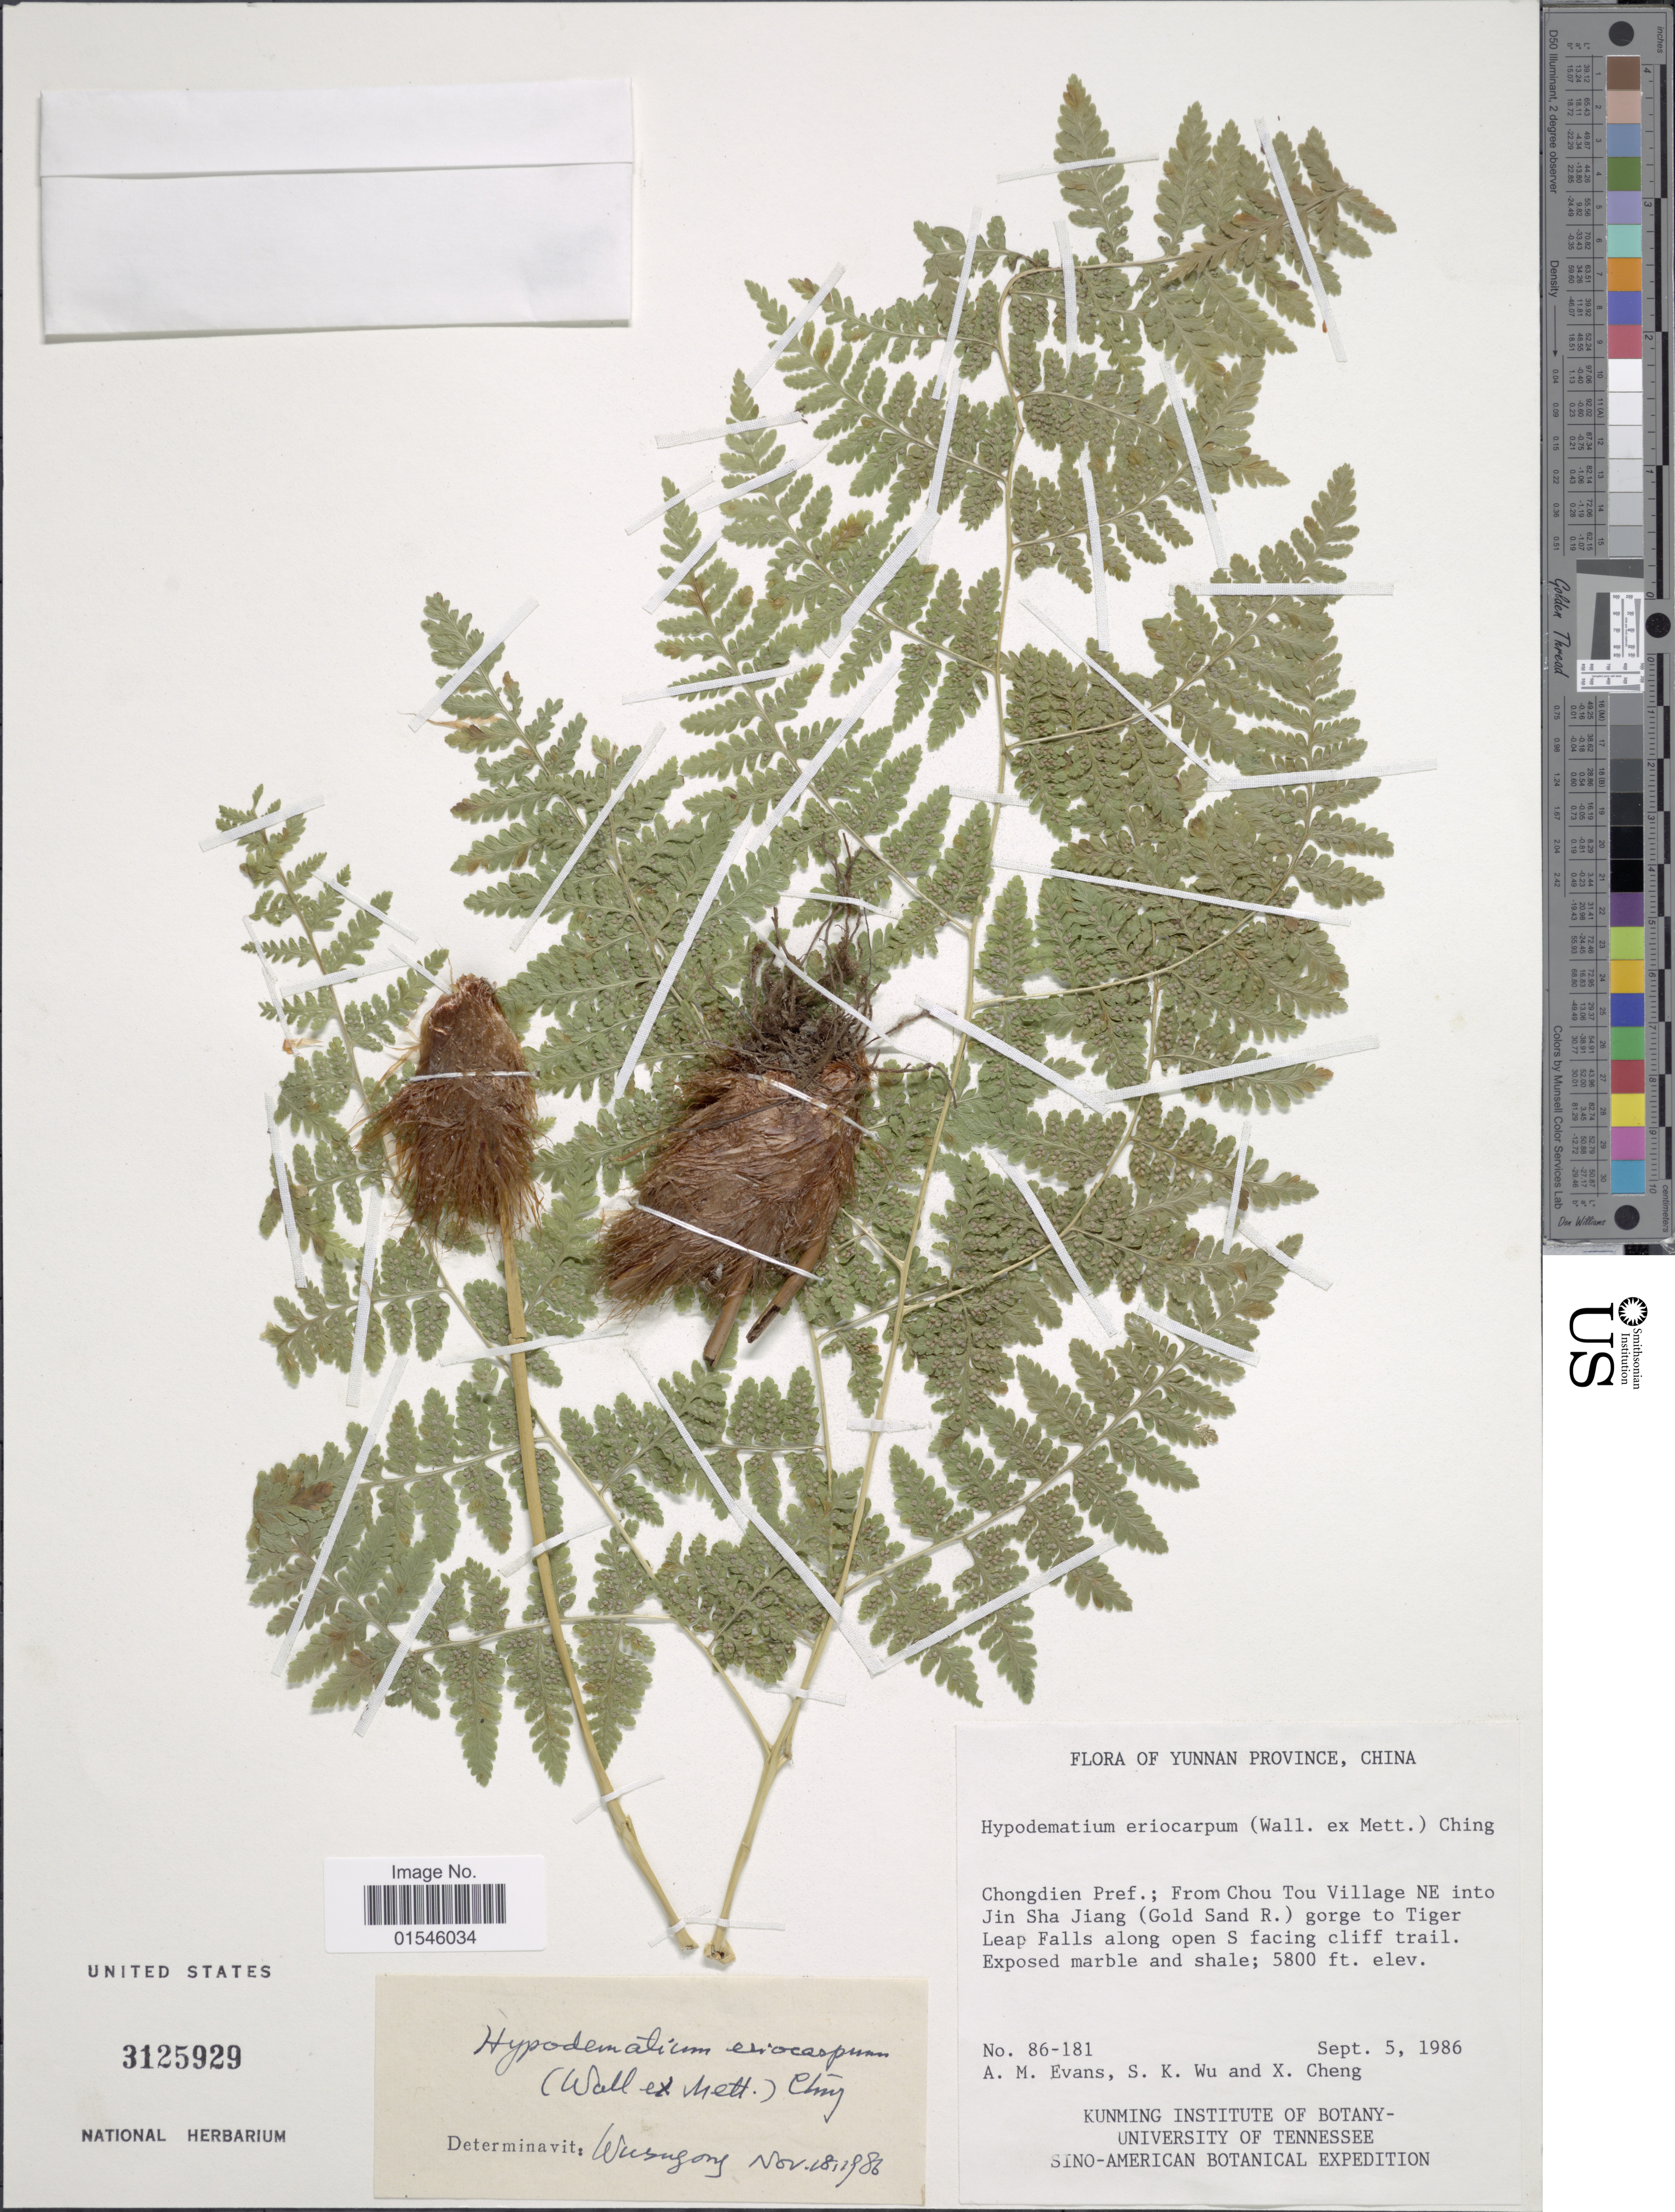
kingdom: Plantae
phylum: Tracheophyta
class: Polypodiopsida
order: Polypodiales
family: Hypodematiaceae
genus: Hypodematium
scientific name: Hypodematium crenatum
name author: (Forssk.) Kuhn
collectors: A. M. Evans, S. K. Wu & X. Cheng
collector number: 86-181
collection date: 1986-09-05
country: China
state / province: Yunnan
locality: Chongdien Pref.; From Chou Tou Village NE into Jin Sha Jiang (Gold Sand R) gorge to Tiger Leap Falls along open S facing cliff trail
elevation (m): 1768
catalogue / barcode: US 3125929